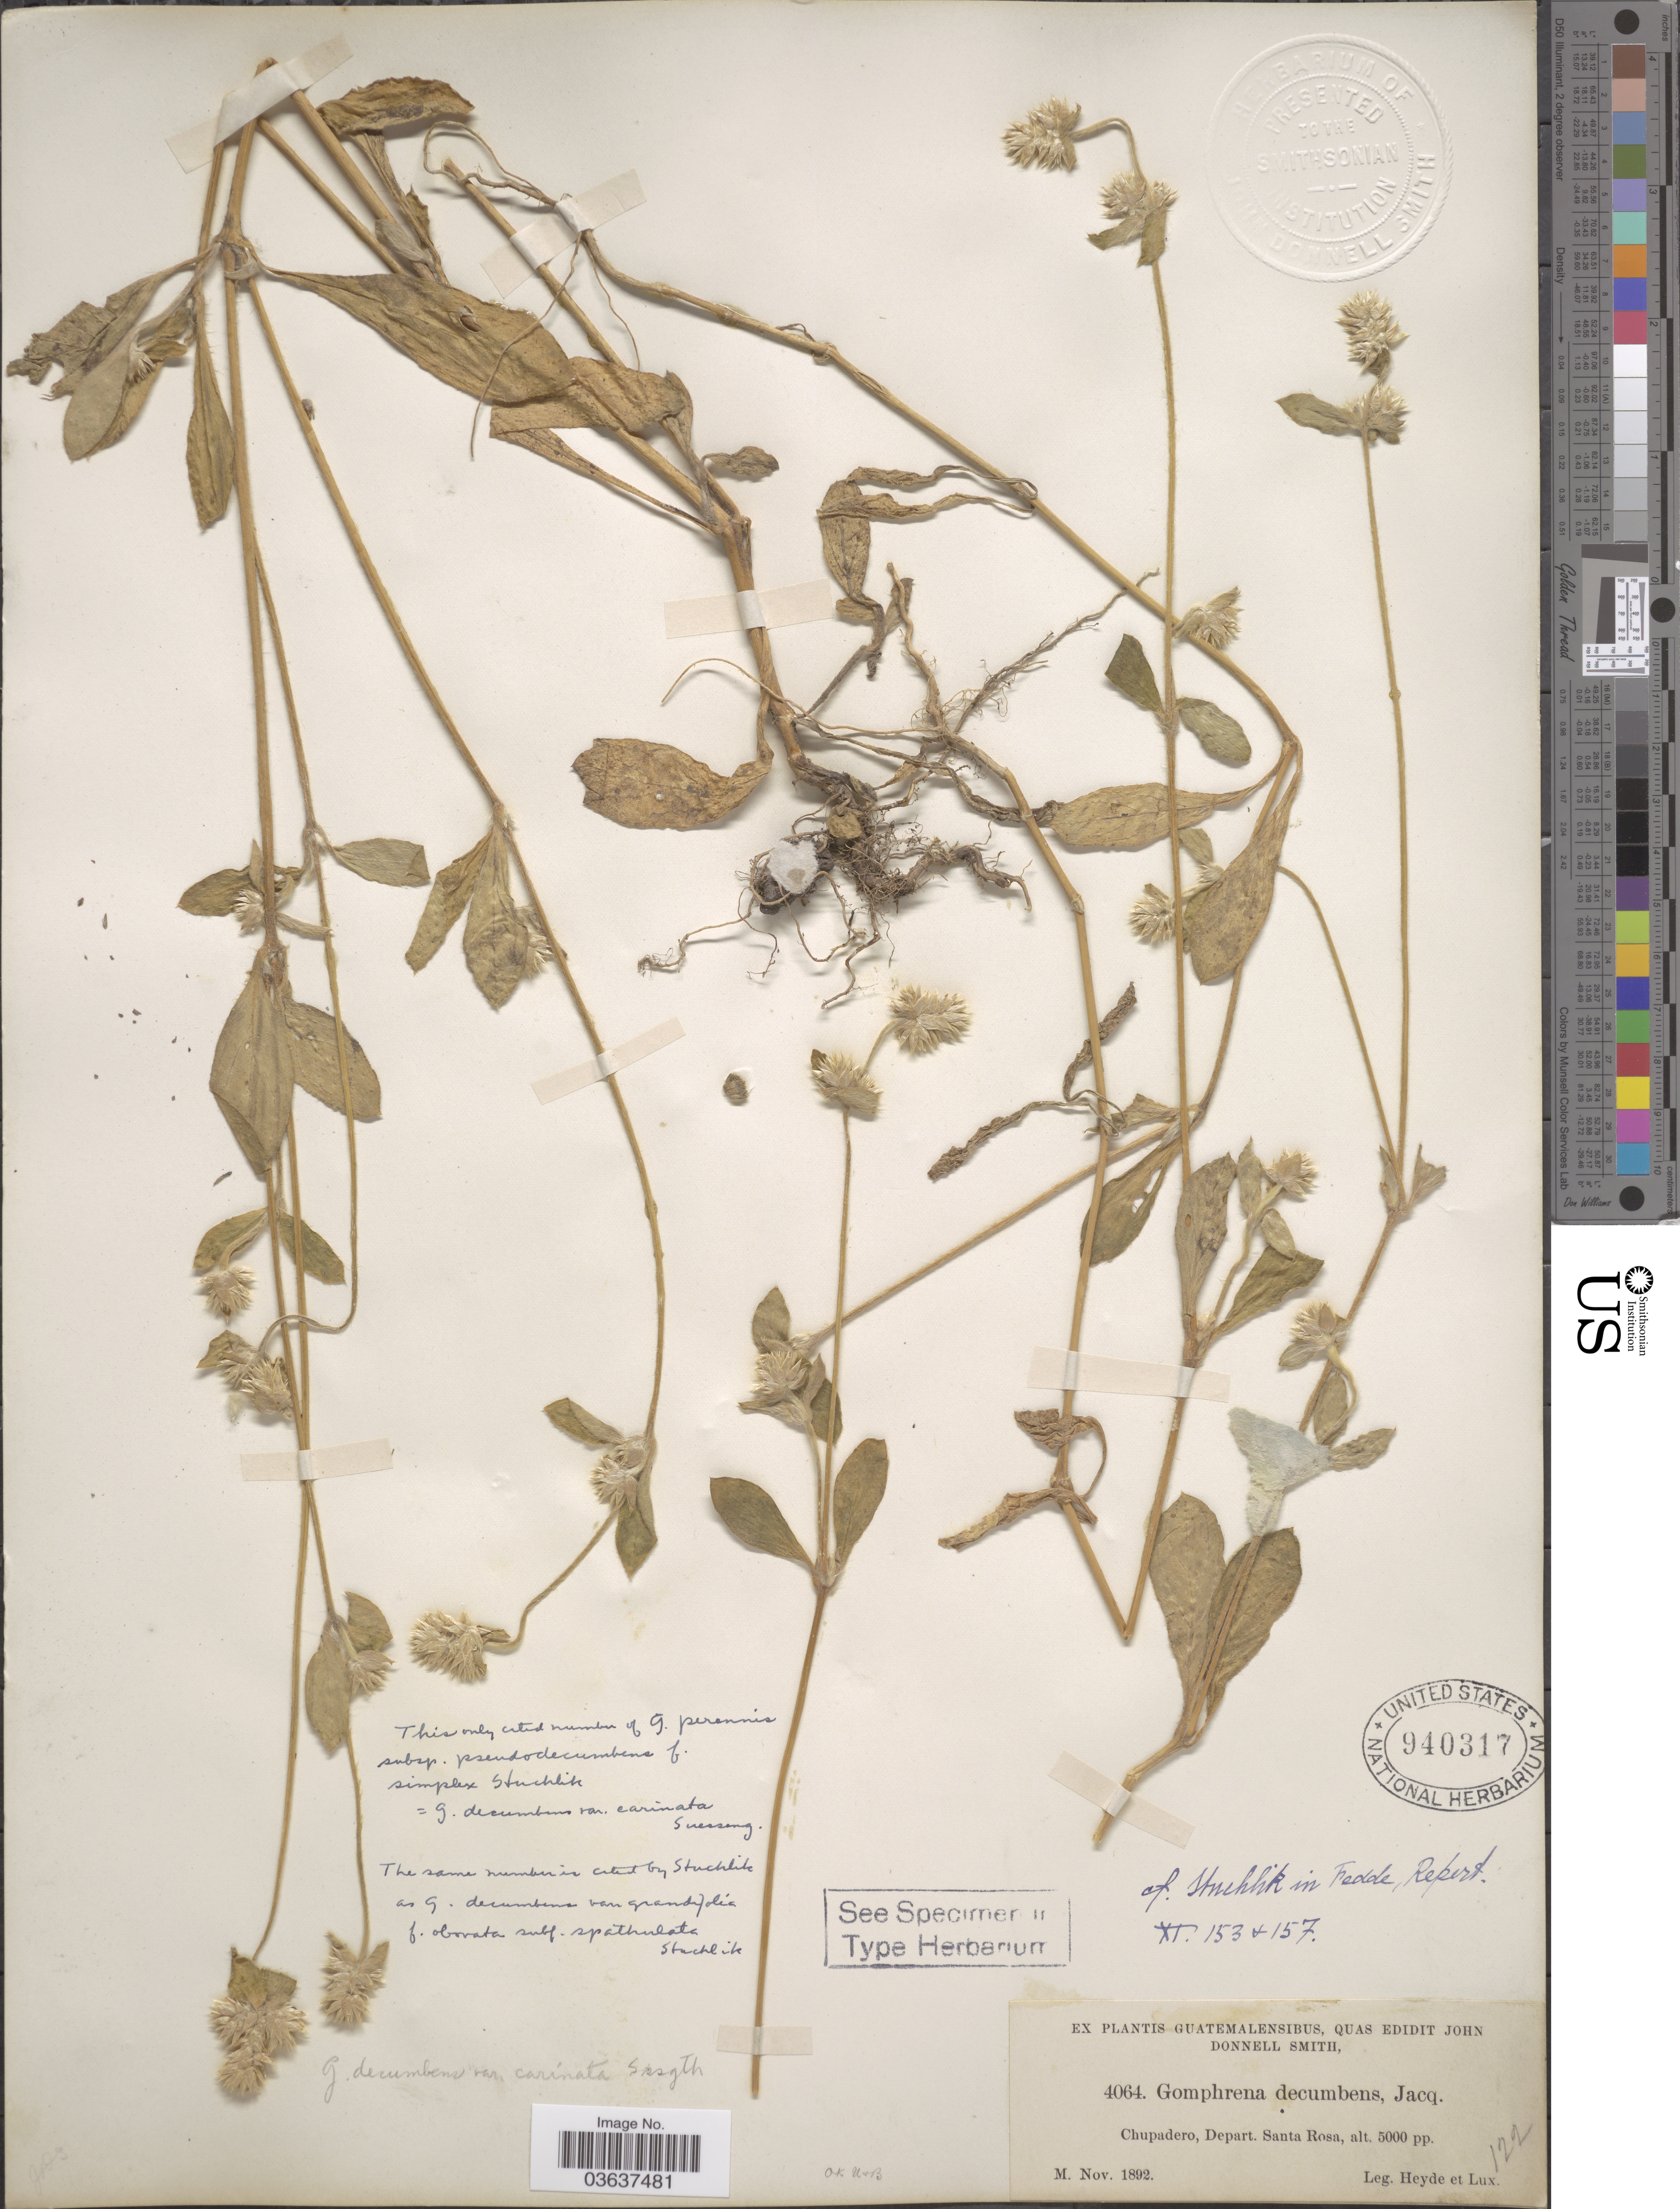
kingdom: Plantae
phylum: Tracheophyta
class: Magnoliopsida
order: Caryophyllales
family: Amaranthaceae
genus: Gomphrena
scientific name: Gomphrena decumbens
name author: Jacq.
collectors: Heyde & Lux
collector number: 4064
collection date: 1892-11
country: Guatemala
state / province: Santa Rosa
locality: Chupadero, Depart. Santa Rosa.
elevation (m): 1524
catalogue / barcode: US 940317